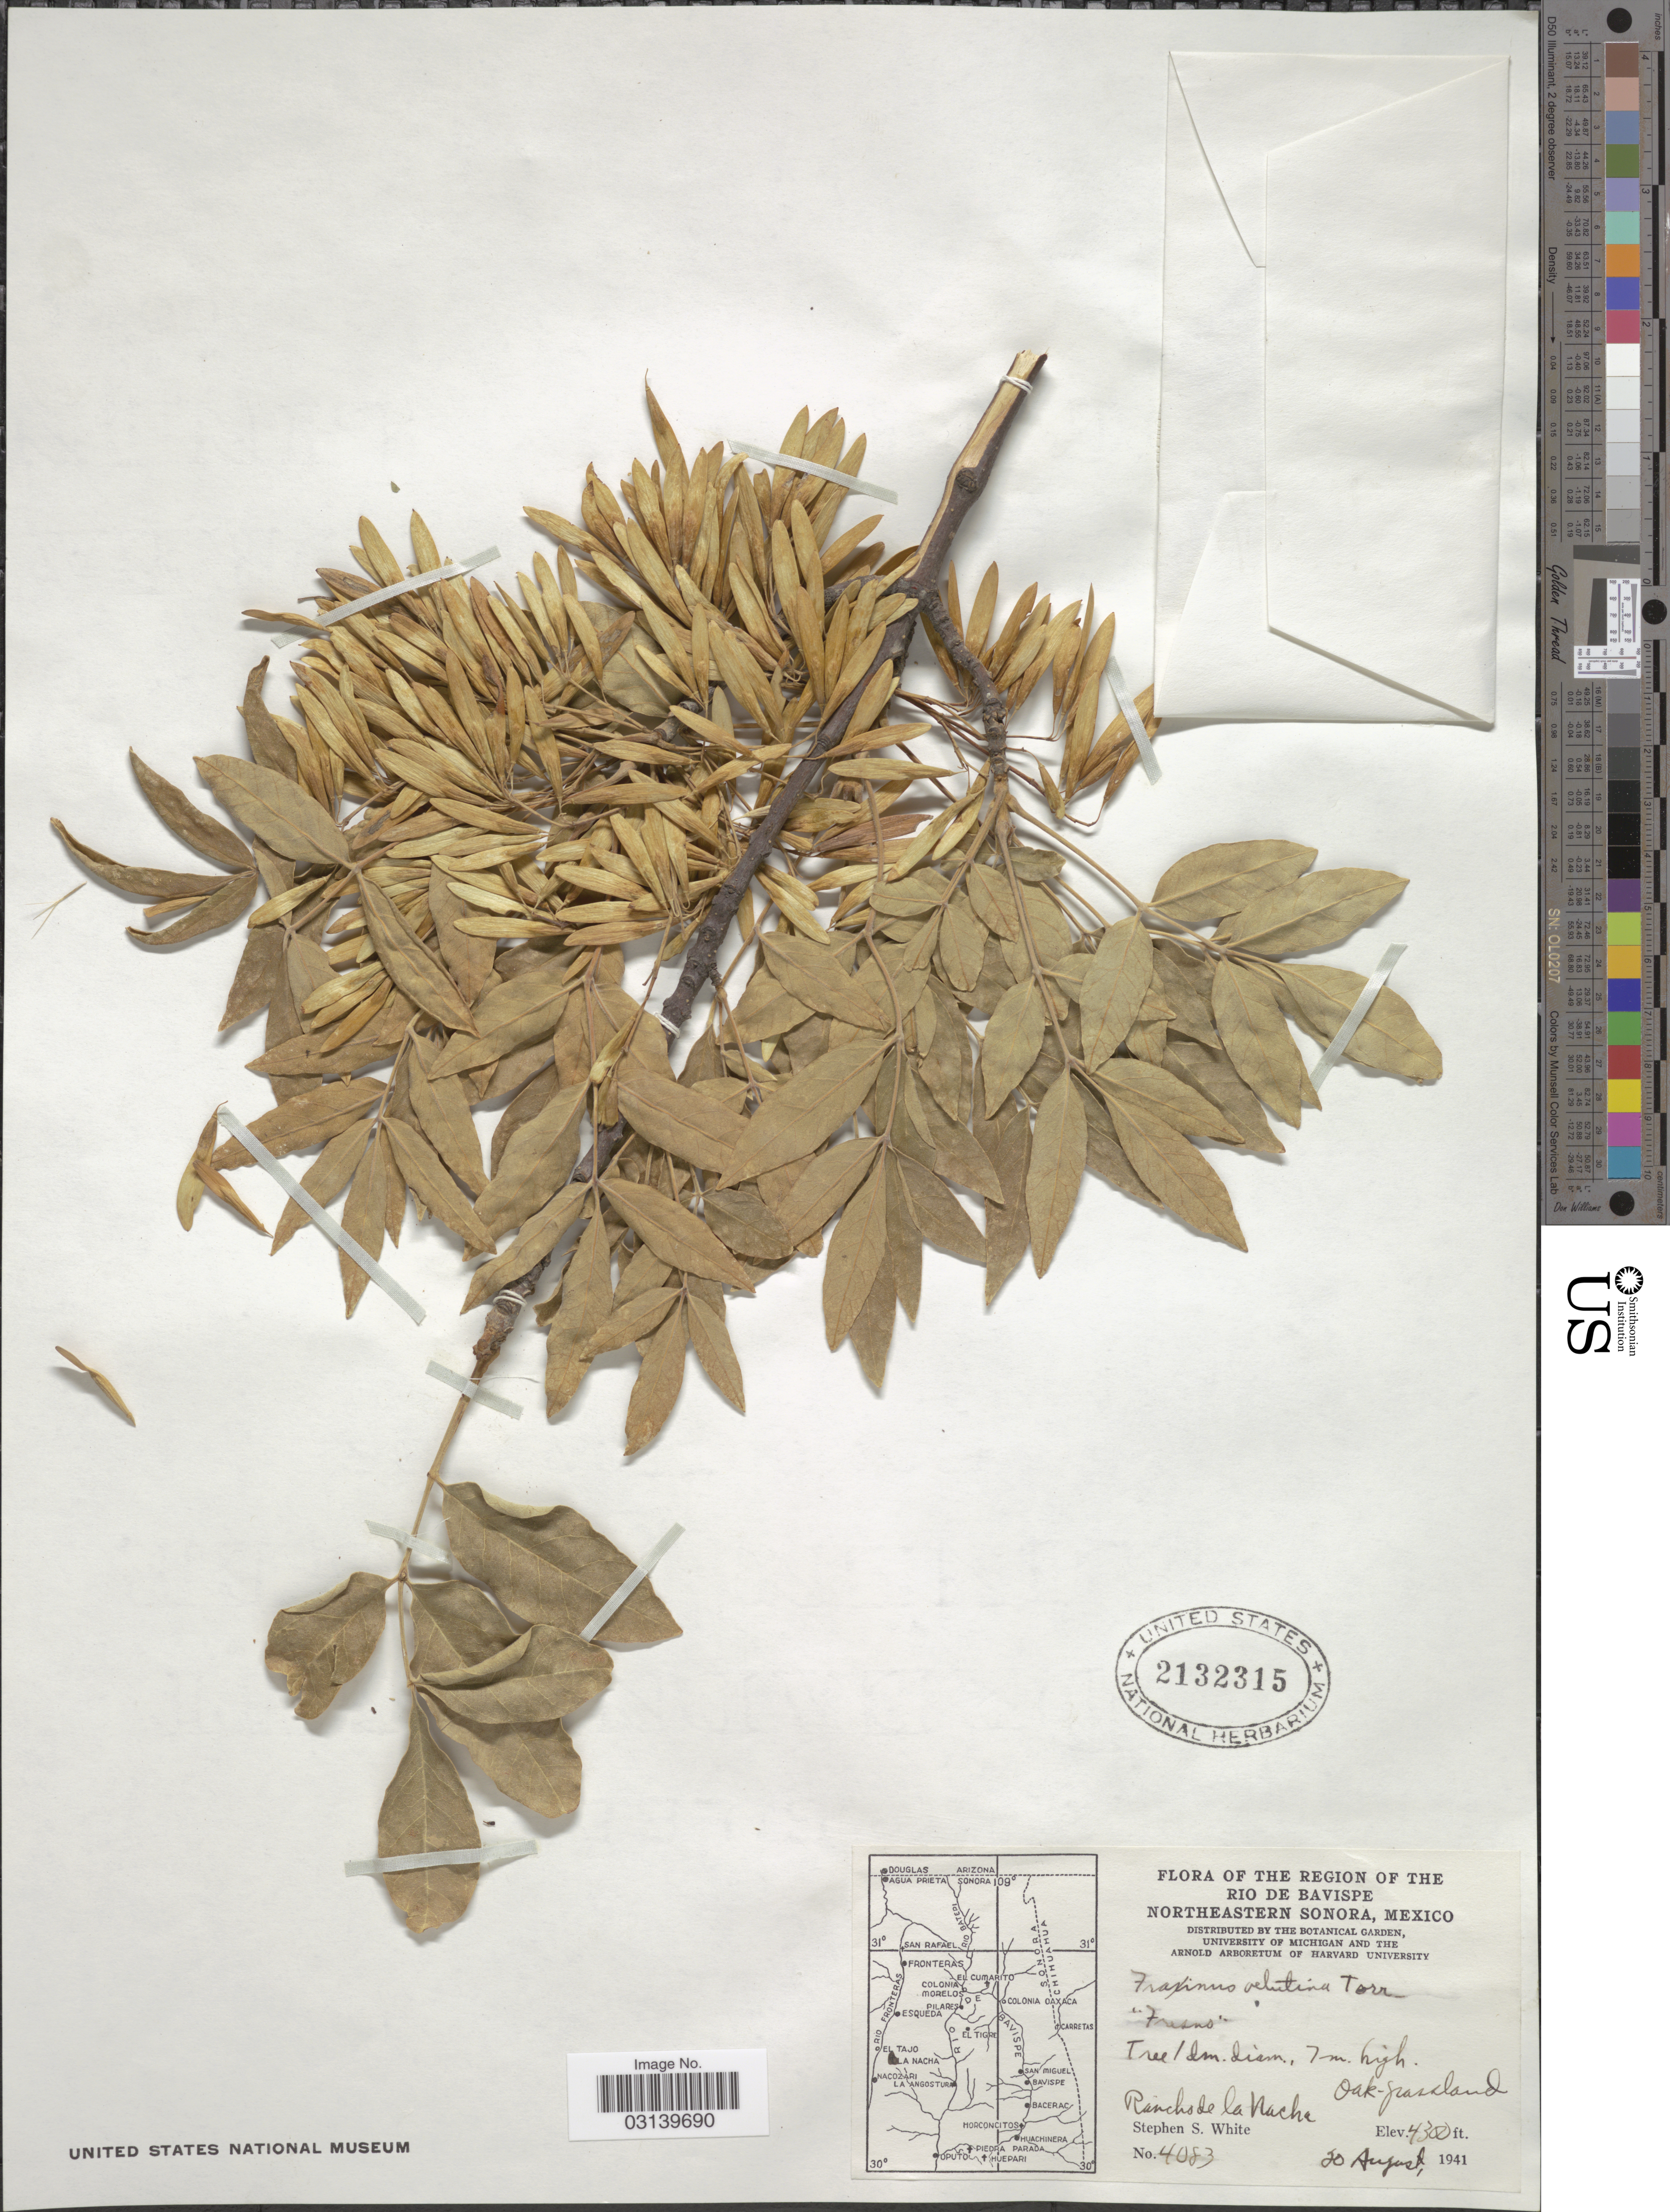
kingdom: Plantae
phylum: Tracheophyta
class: Magnoliopsida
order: Lamiales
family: Oleaceae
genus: Fraxinus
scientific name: Fraxinus velutina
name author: Torr.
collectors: S. S. White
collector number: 4083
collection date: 1941-08-20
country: Mexico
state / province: Sonora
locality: The Region of the Rio de Bavispe, Northeastern Sonora. Oak-grassland. Rancho de la Nacha.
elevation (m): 1311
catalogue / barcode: US 2132315